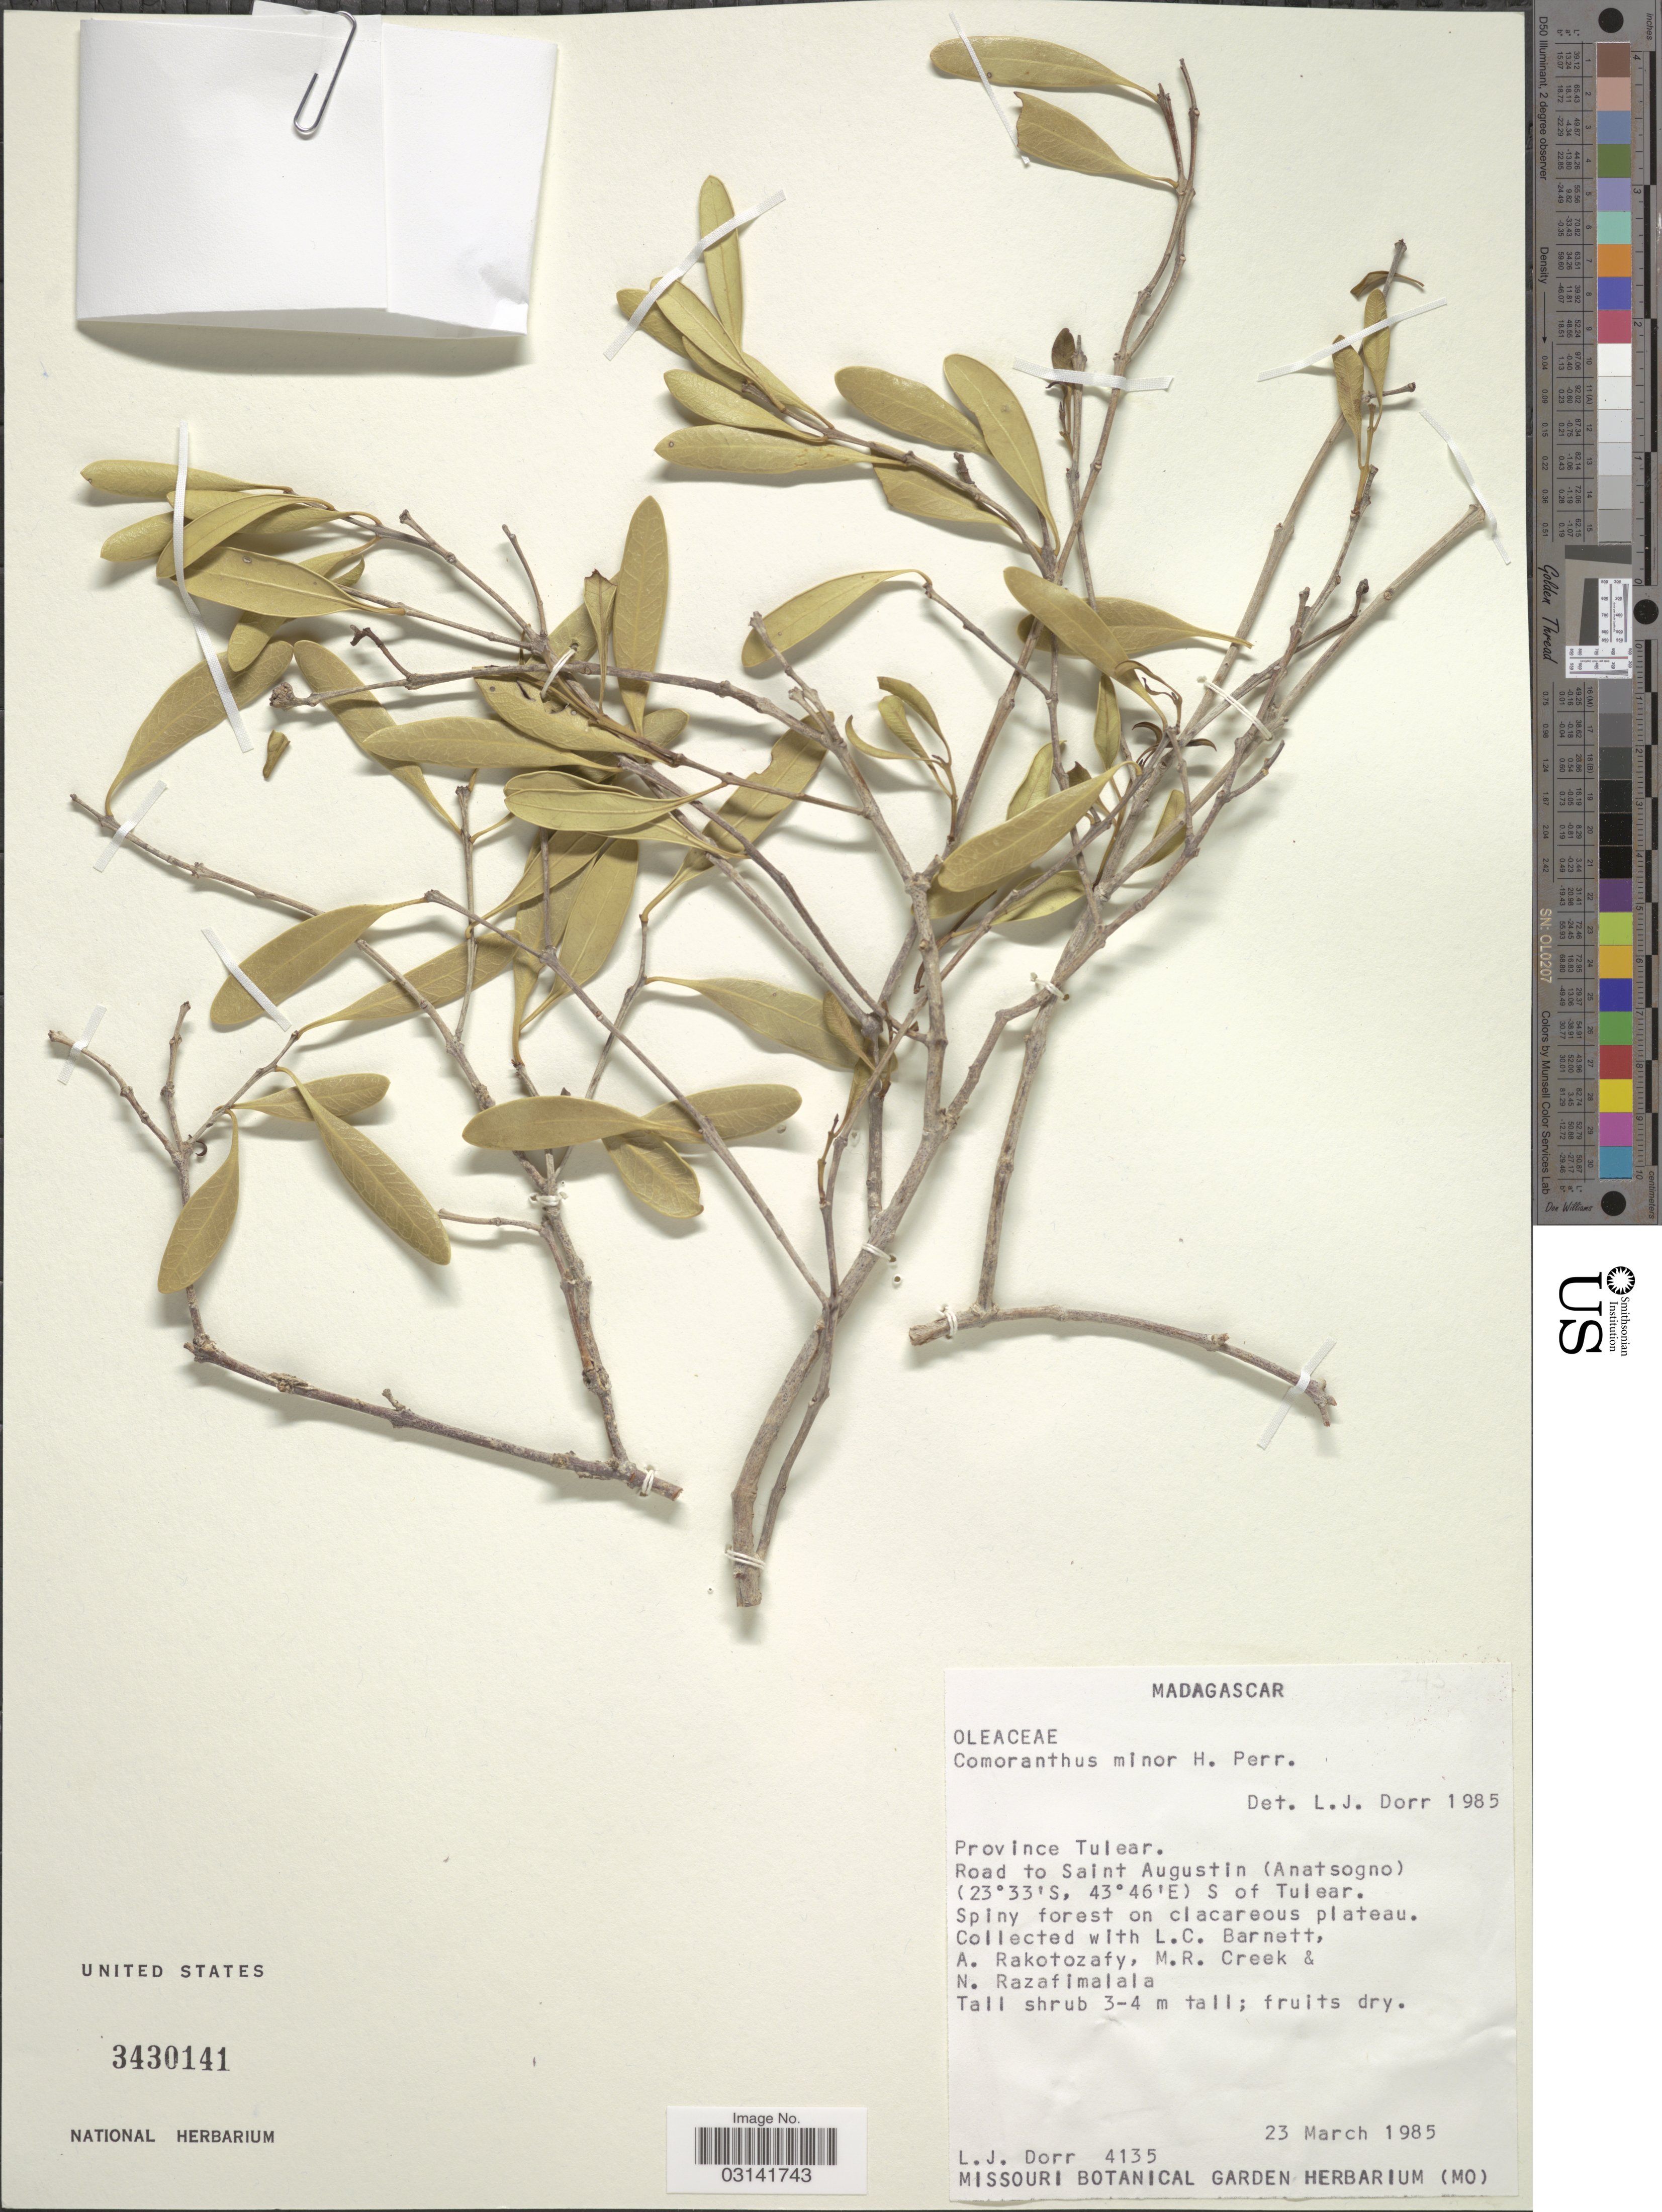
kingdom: Plantae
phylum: Tracheophyta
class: Magnoliopsida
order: Lamiales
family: Oleaceae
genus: Comoranthus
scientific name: Comoranthus minor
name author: H. Perrier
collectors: L. J. Dorr, L. C. Barnett, A. Rakotozafy, M. Creek & N. Razafimalala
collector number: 4135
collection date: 1985-03-23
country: Madagascar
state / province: Atsimo-Andrefana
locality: Province Tulear. Road to Saint Augustin (Anatsogno). S of Tulear.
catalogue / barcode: US 3430141